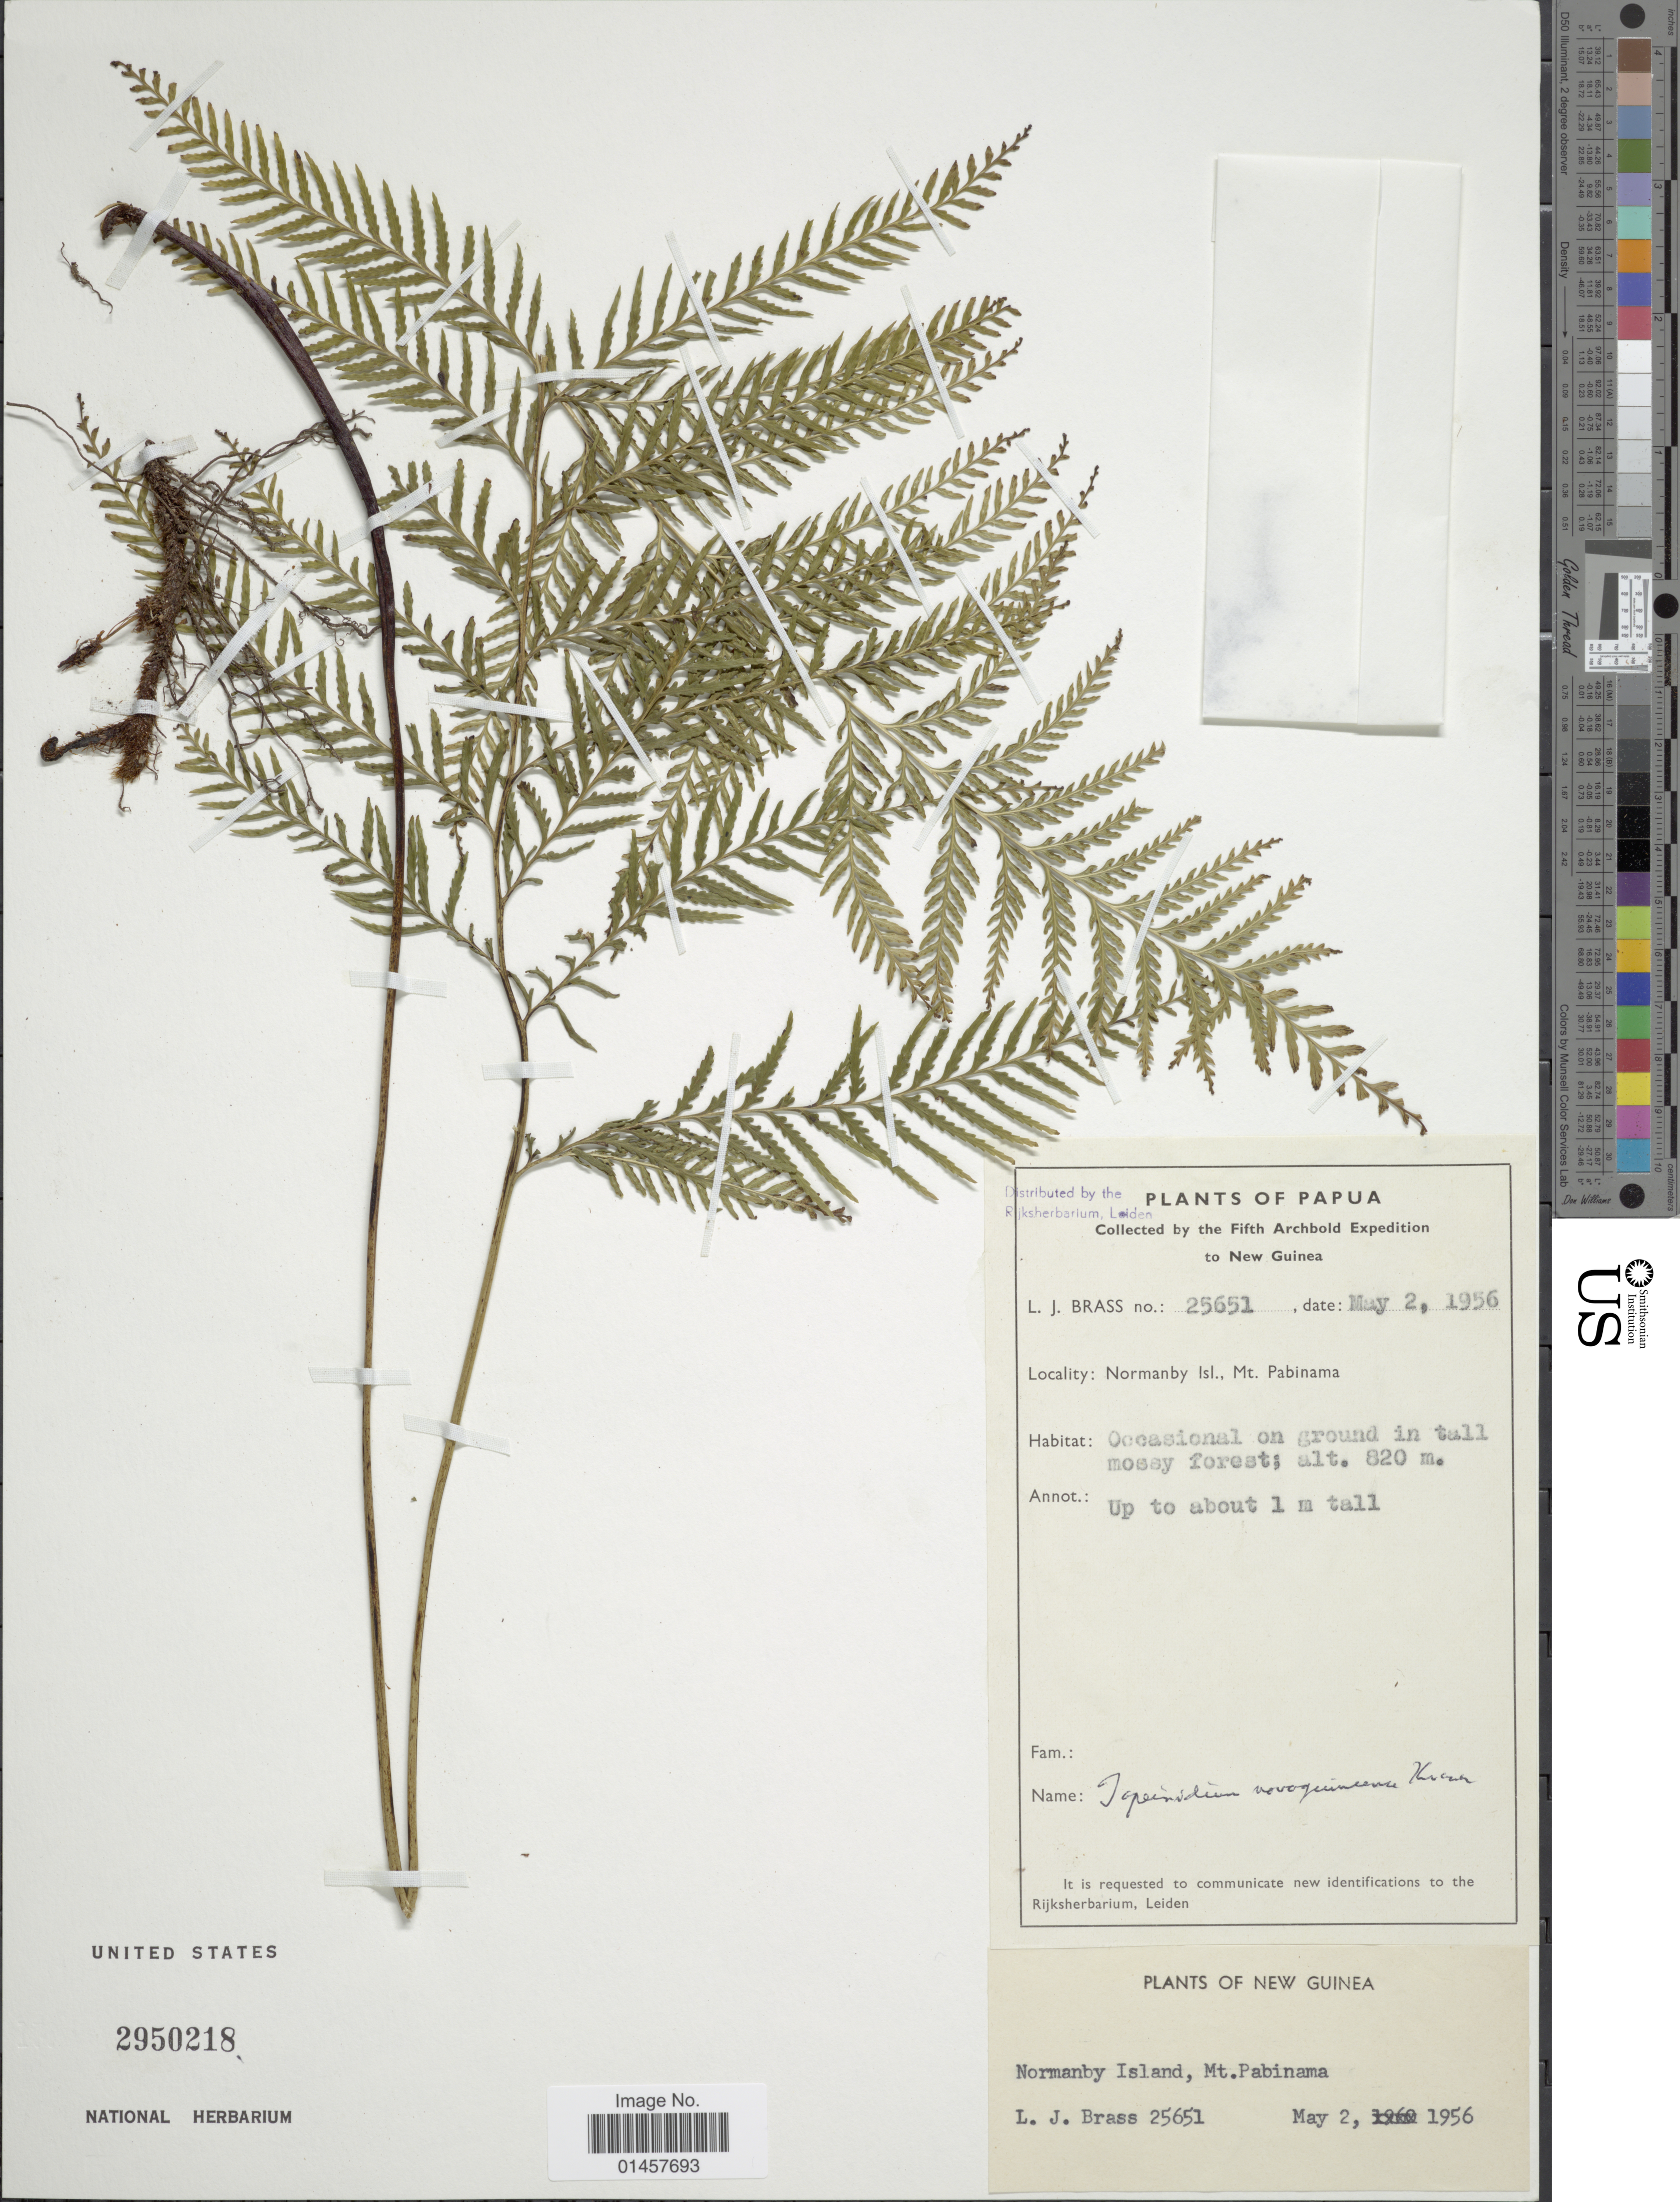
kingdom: Plantae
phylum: Tracheophyta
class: Polypodiopsida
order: Polypodiales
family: Lindsaeaceae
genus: Tapeinidium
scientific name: Tapeinidium novoguineense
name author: K.U. Kramer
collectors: L. J. Brass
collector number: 25651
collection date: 1956-05-02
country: Indonesia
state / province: Papua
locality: Papua, Normanby Isl., Mt. Pabinama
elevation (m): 820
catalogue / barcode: US 2950218